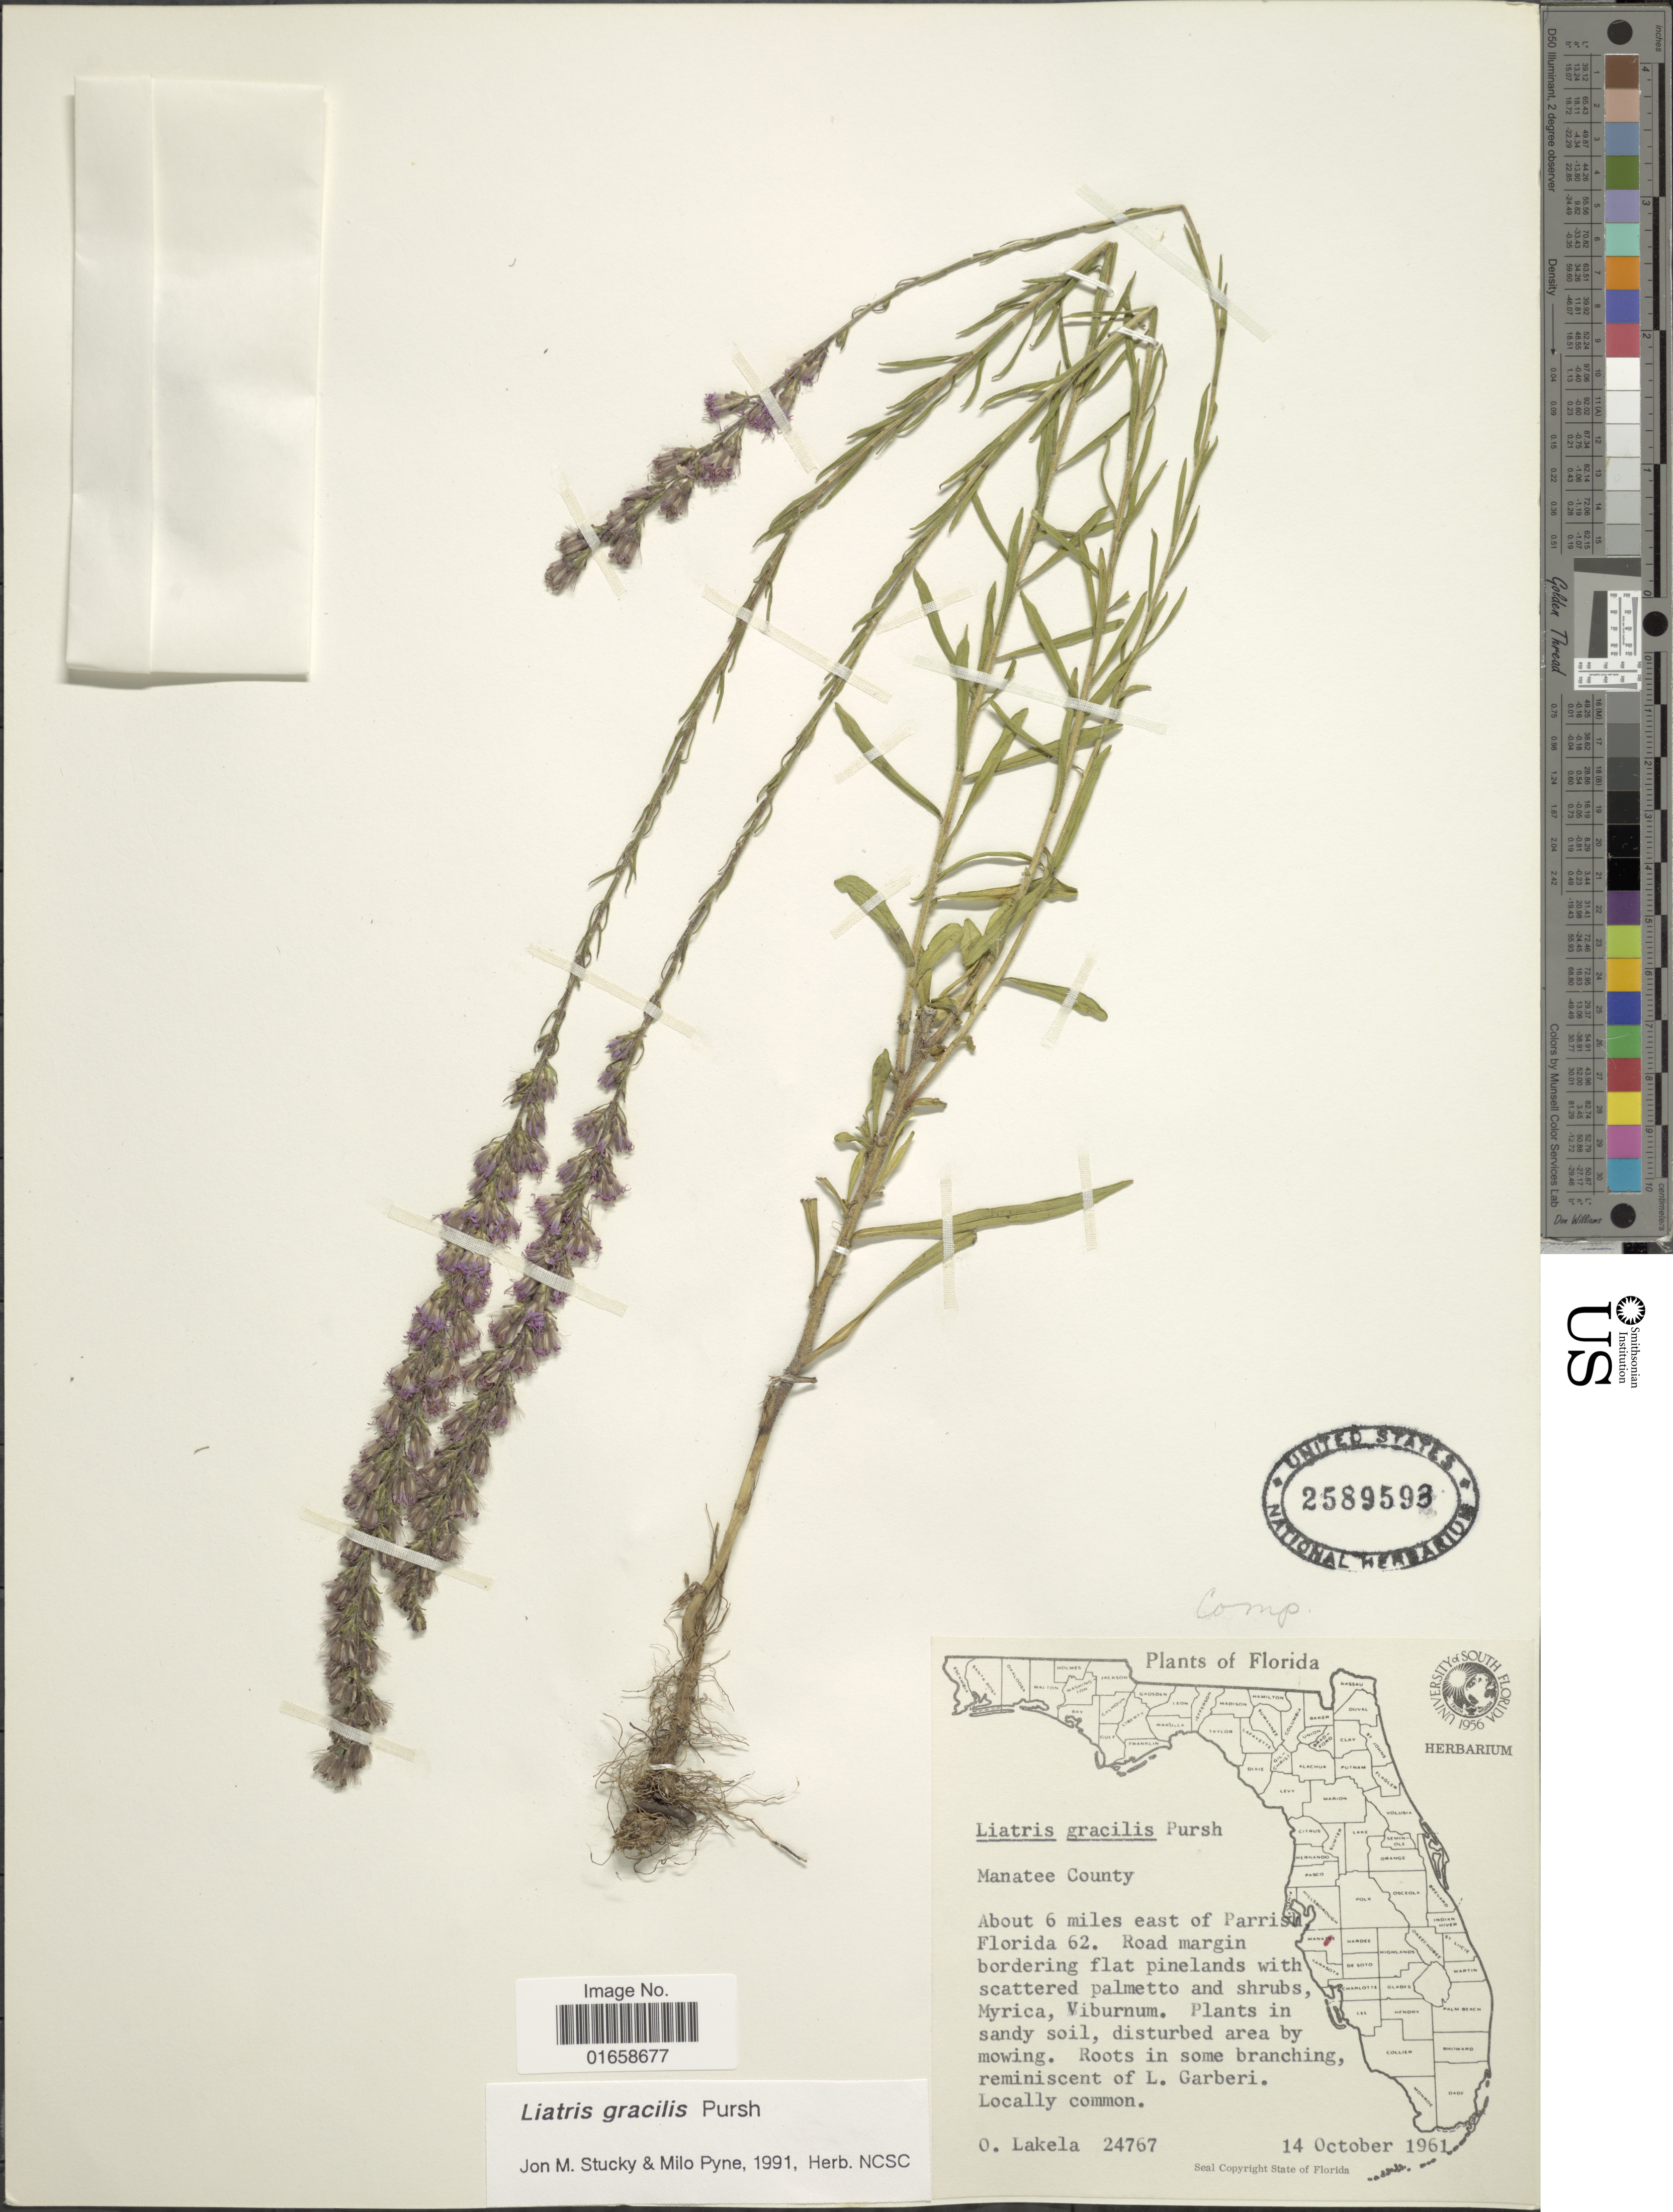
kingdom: Plantae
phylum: Tracheophyta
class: Magnoliopsida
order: Asterales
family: Asteraceae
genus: Liatris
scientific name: Liatris gracilis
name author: Pursh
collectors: O. Lakela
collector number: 24767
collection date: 1961-10-14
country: United States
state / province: Florida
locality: Manatee County, About 6 miles east of Parrish Florida 62.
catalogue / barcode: US 2589593